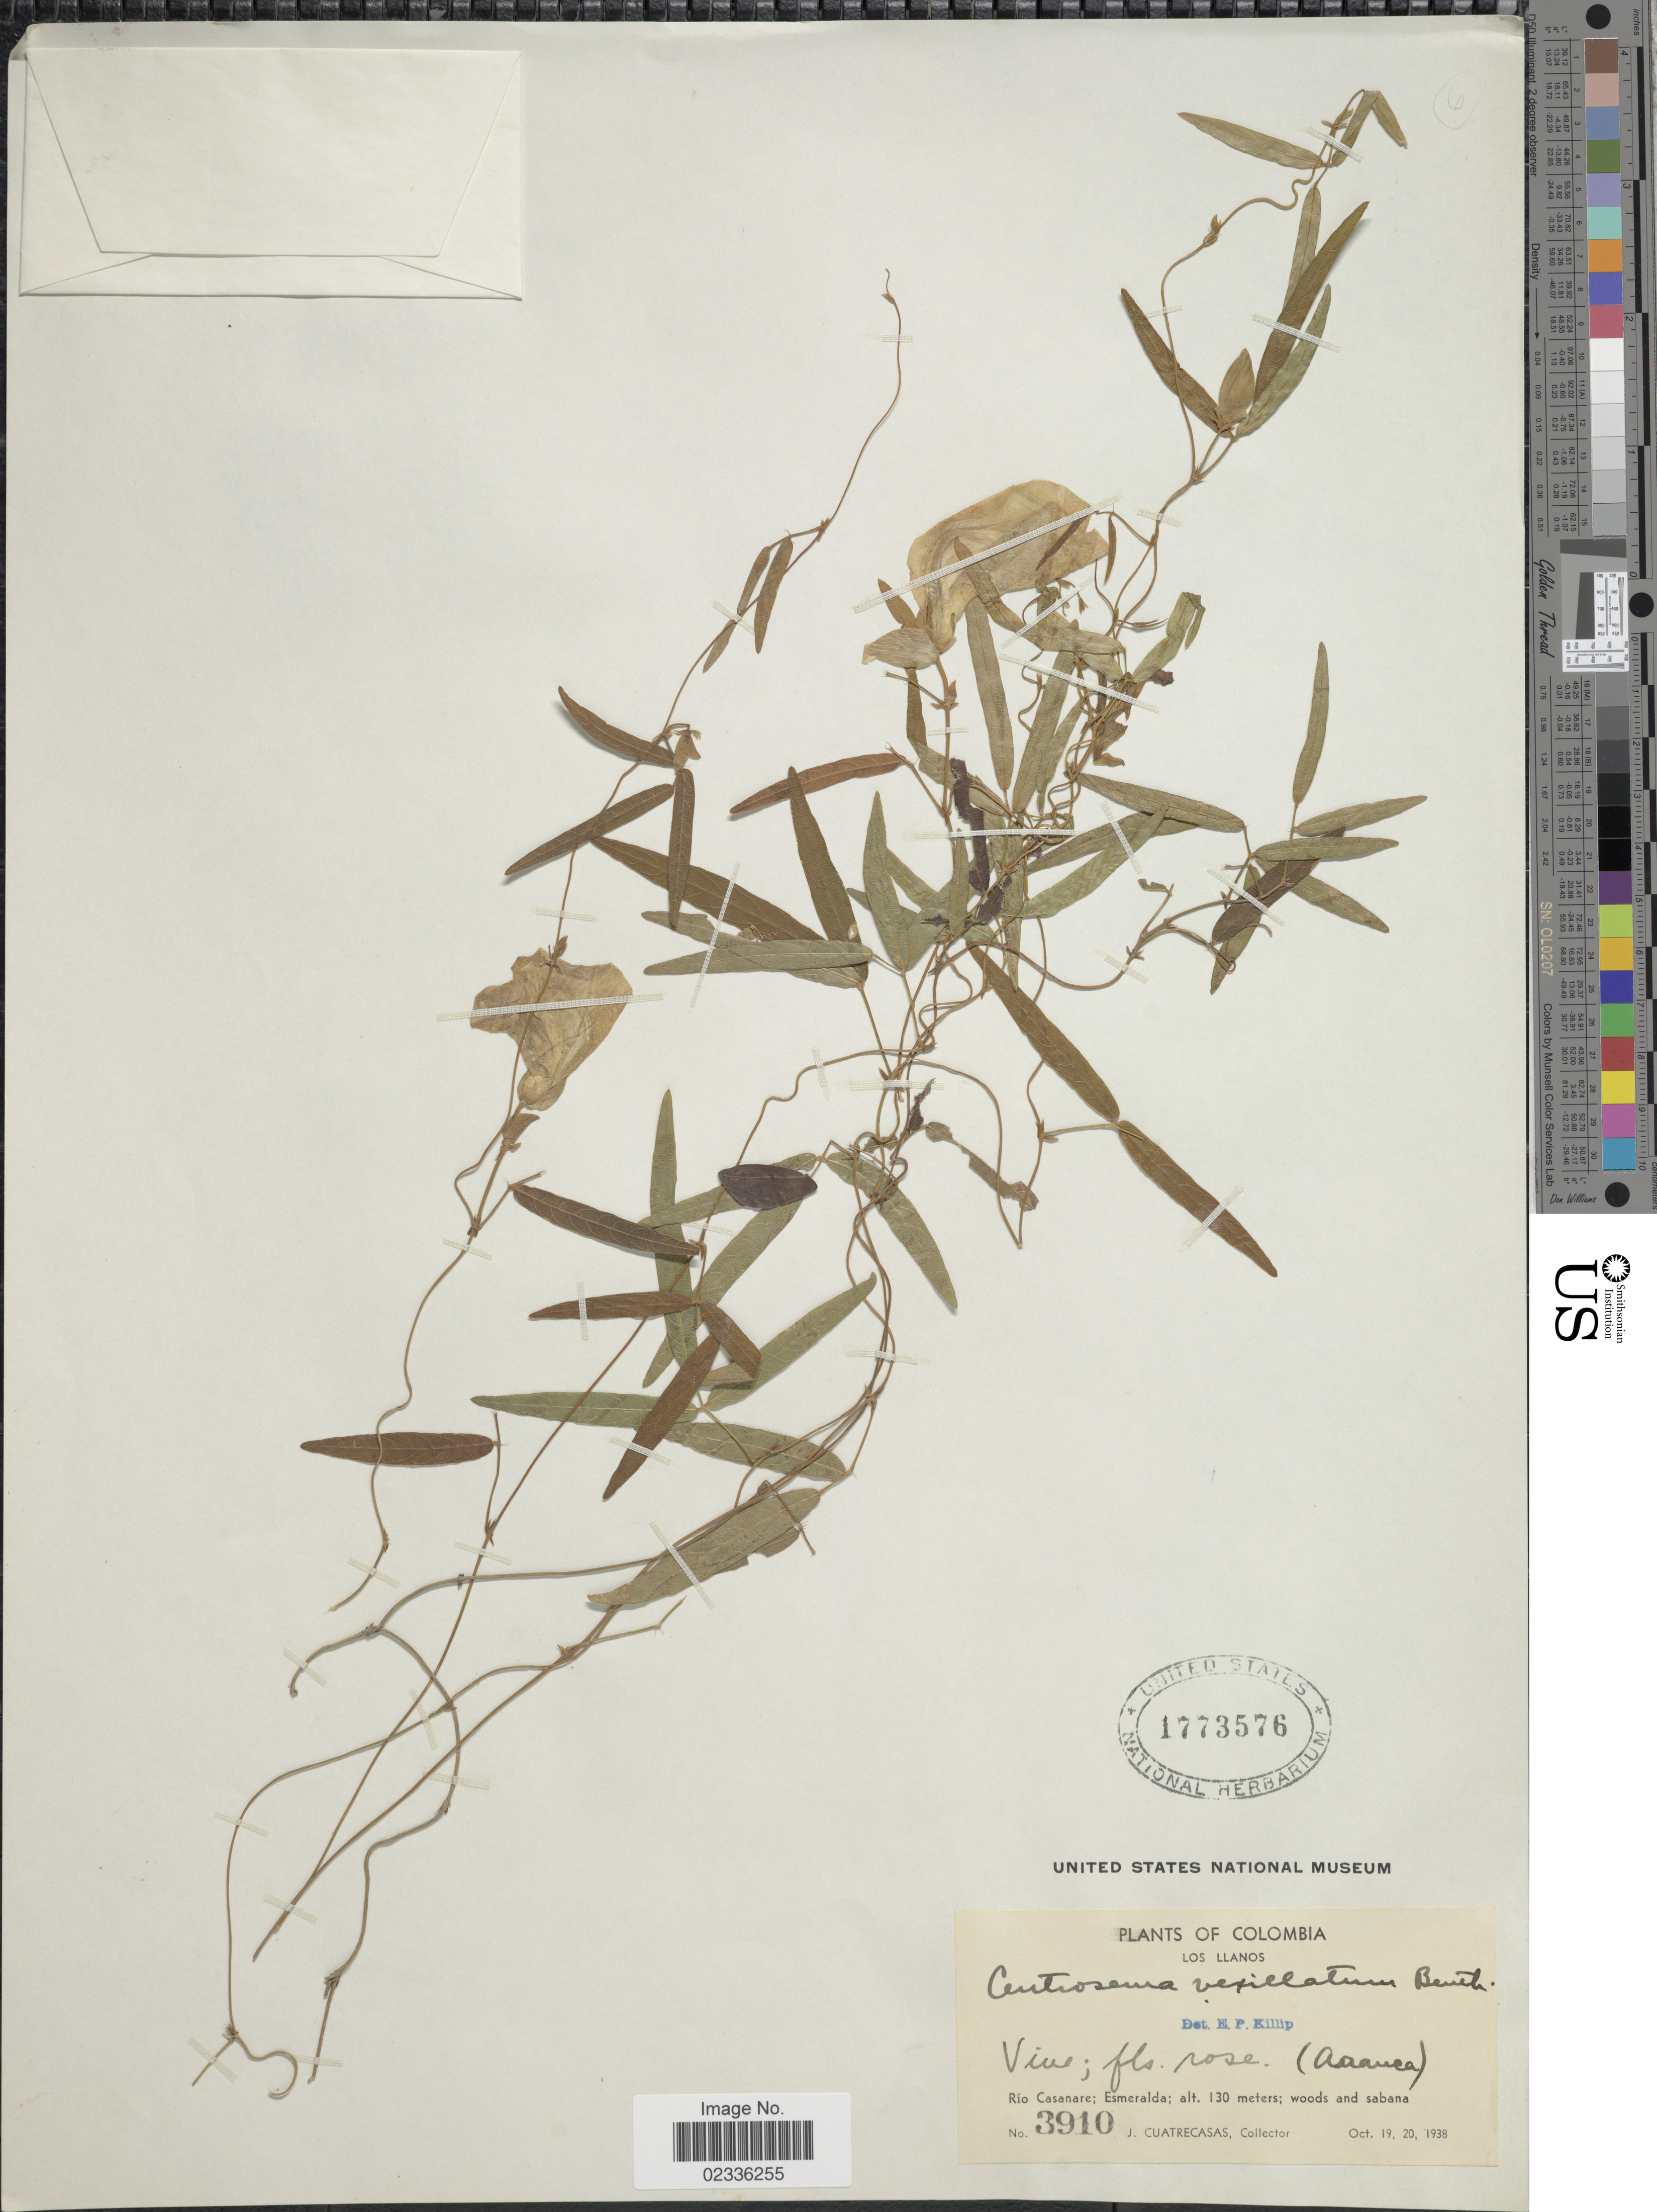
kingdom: Plantae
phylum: Tracheophyta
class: Magnoliopsida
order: Fabales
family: Fabaceae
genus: Centrosema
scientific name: Centrosema vexillatum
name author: Benth.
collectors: J. Cuatrecasas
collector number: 3910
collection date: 1938-10-19/1938-10-20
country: Colombia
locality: Colombia. Los Llanos, Rio Casanare; Esmeraldas.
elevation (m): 130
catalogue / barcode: US 1773576